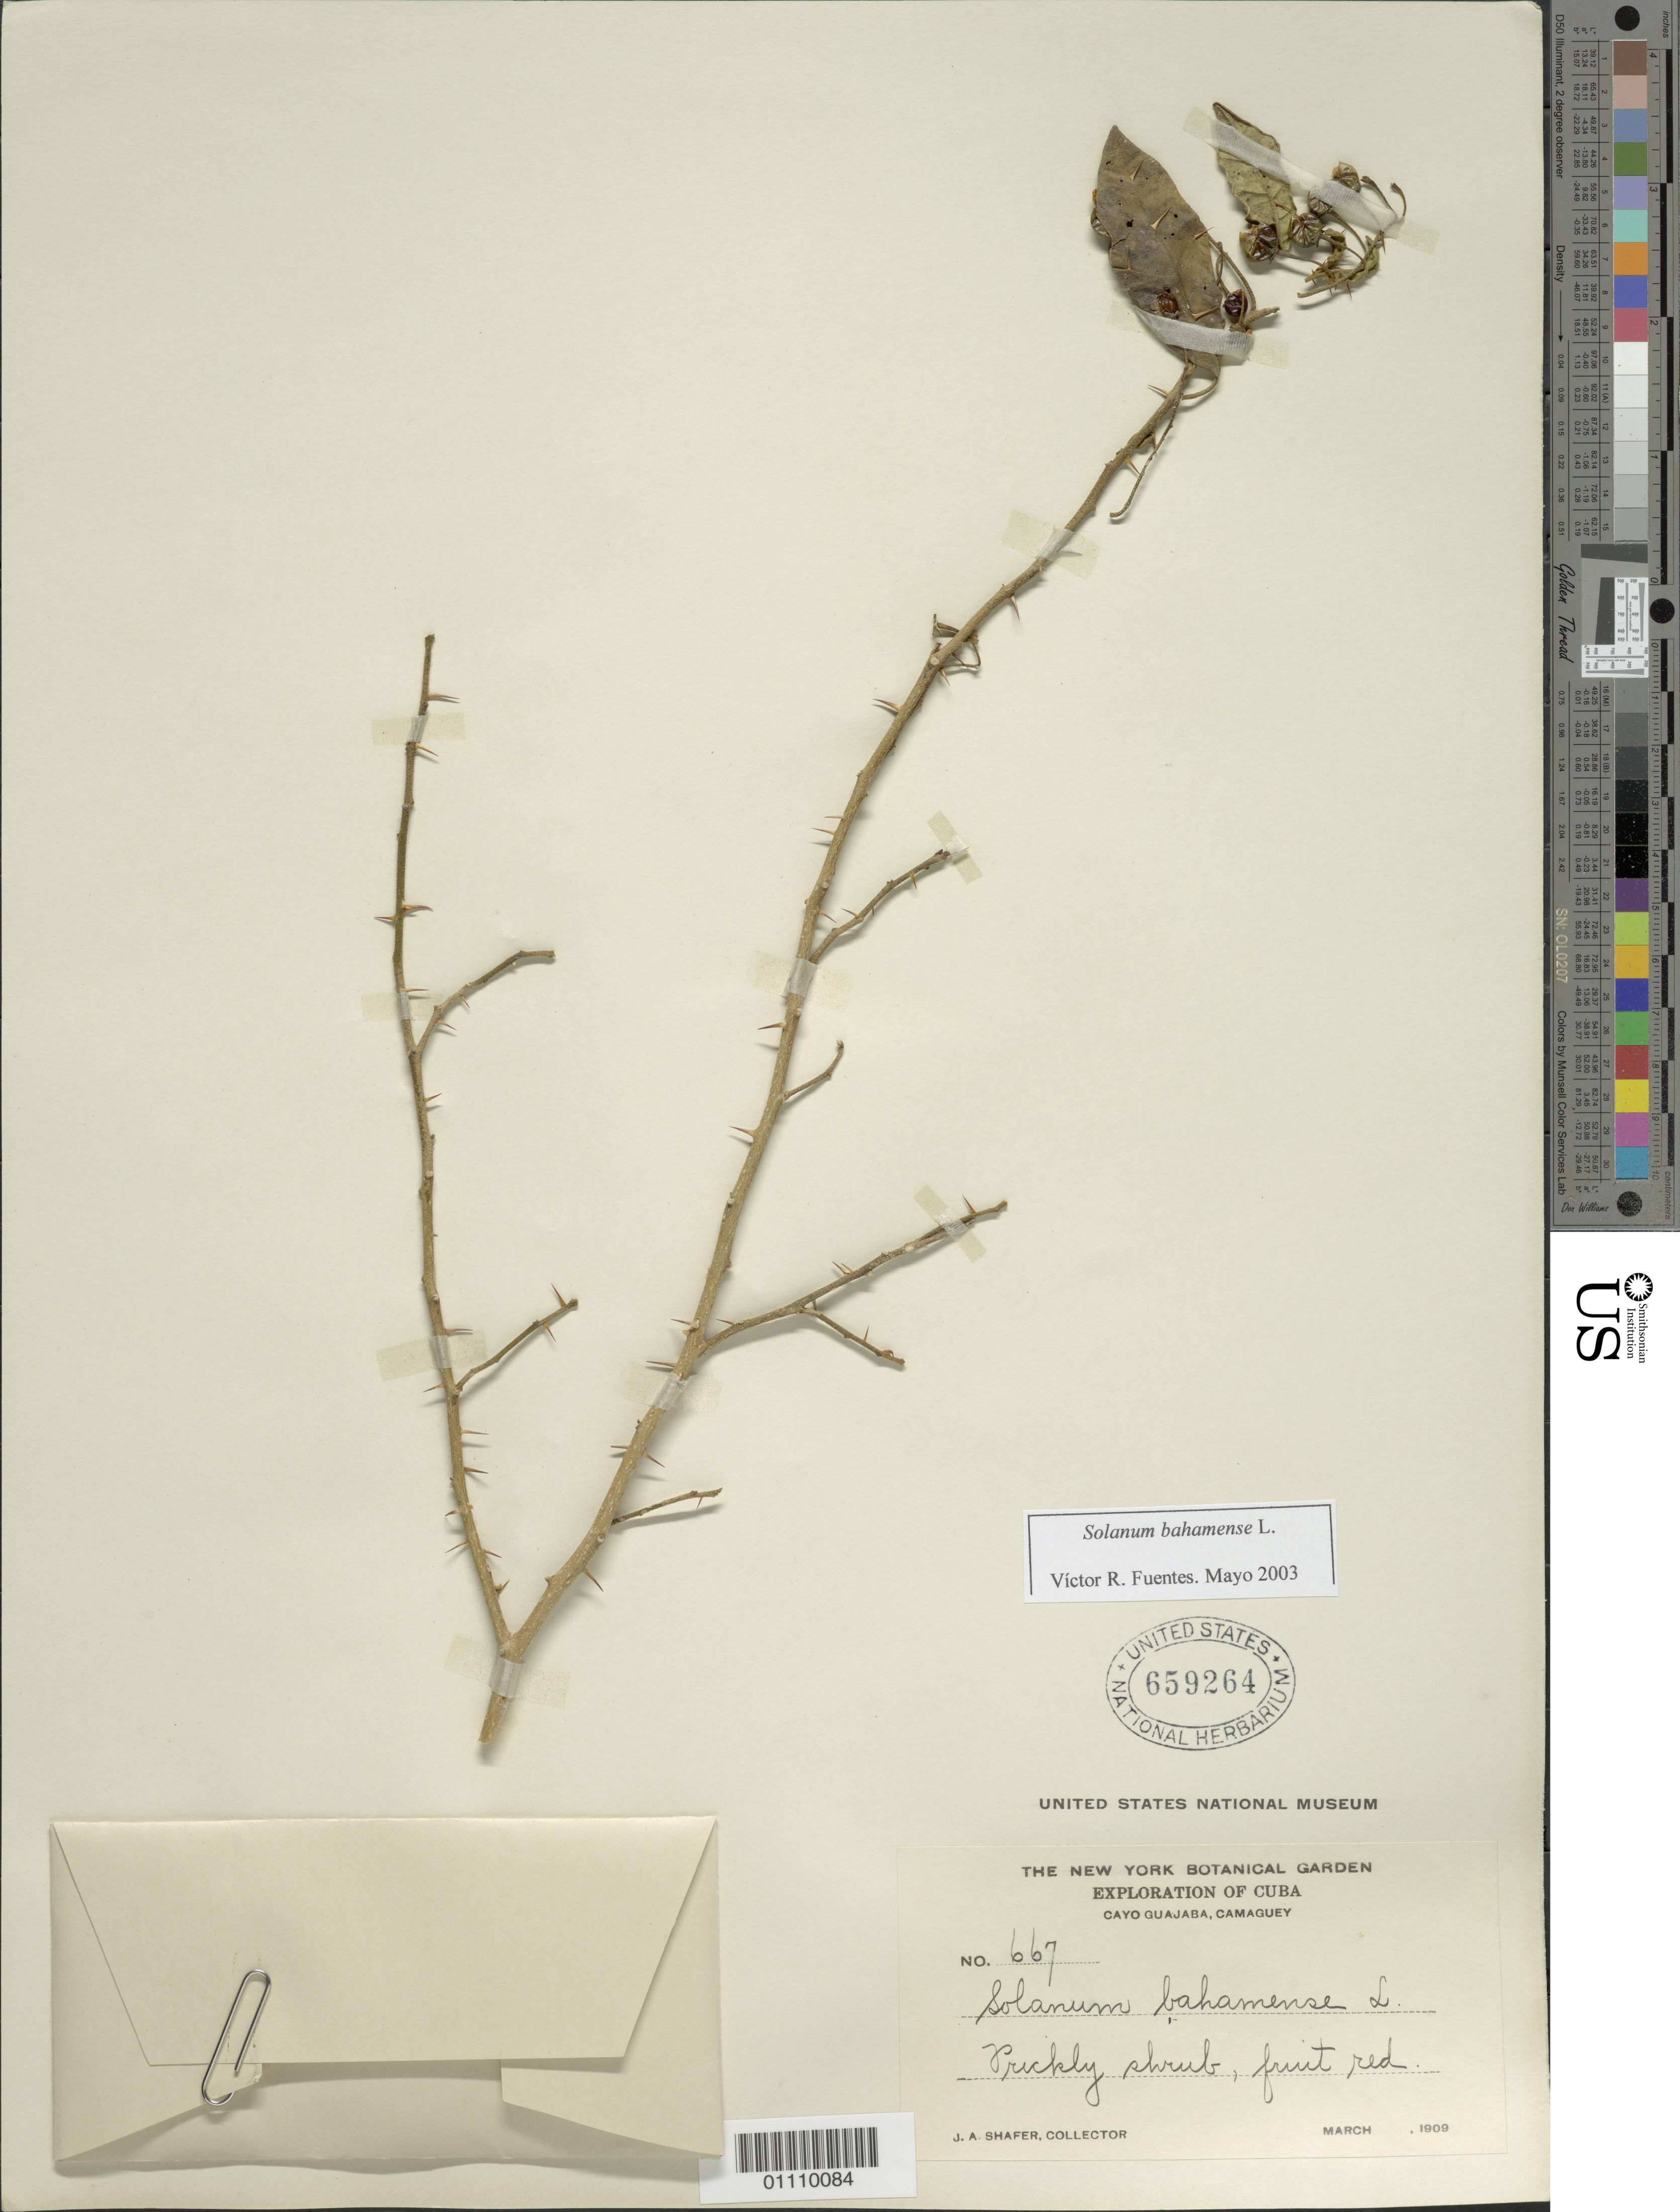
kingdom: Plantae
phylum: Tracheophyta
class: Magnoliopsida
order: Solanales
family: Solanaceae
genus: Solanum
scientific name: Solanum bahamense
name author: L.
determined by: Fuentes, V. R.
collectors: J. A. Shafer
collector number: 667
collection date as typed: Mar 1909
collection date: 1909-03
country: Cuba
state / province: Camaguey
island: Cuba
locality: Cayo Guajaba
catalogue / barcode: US 659264